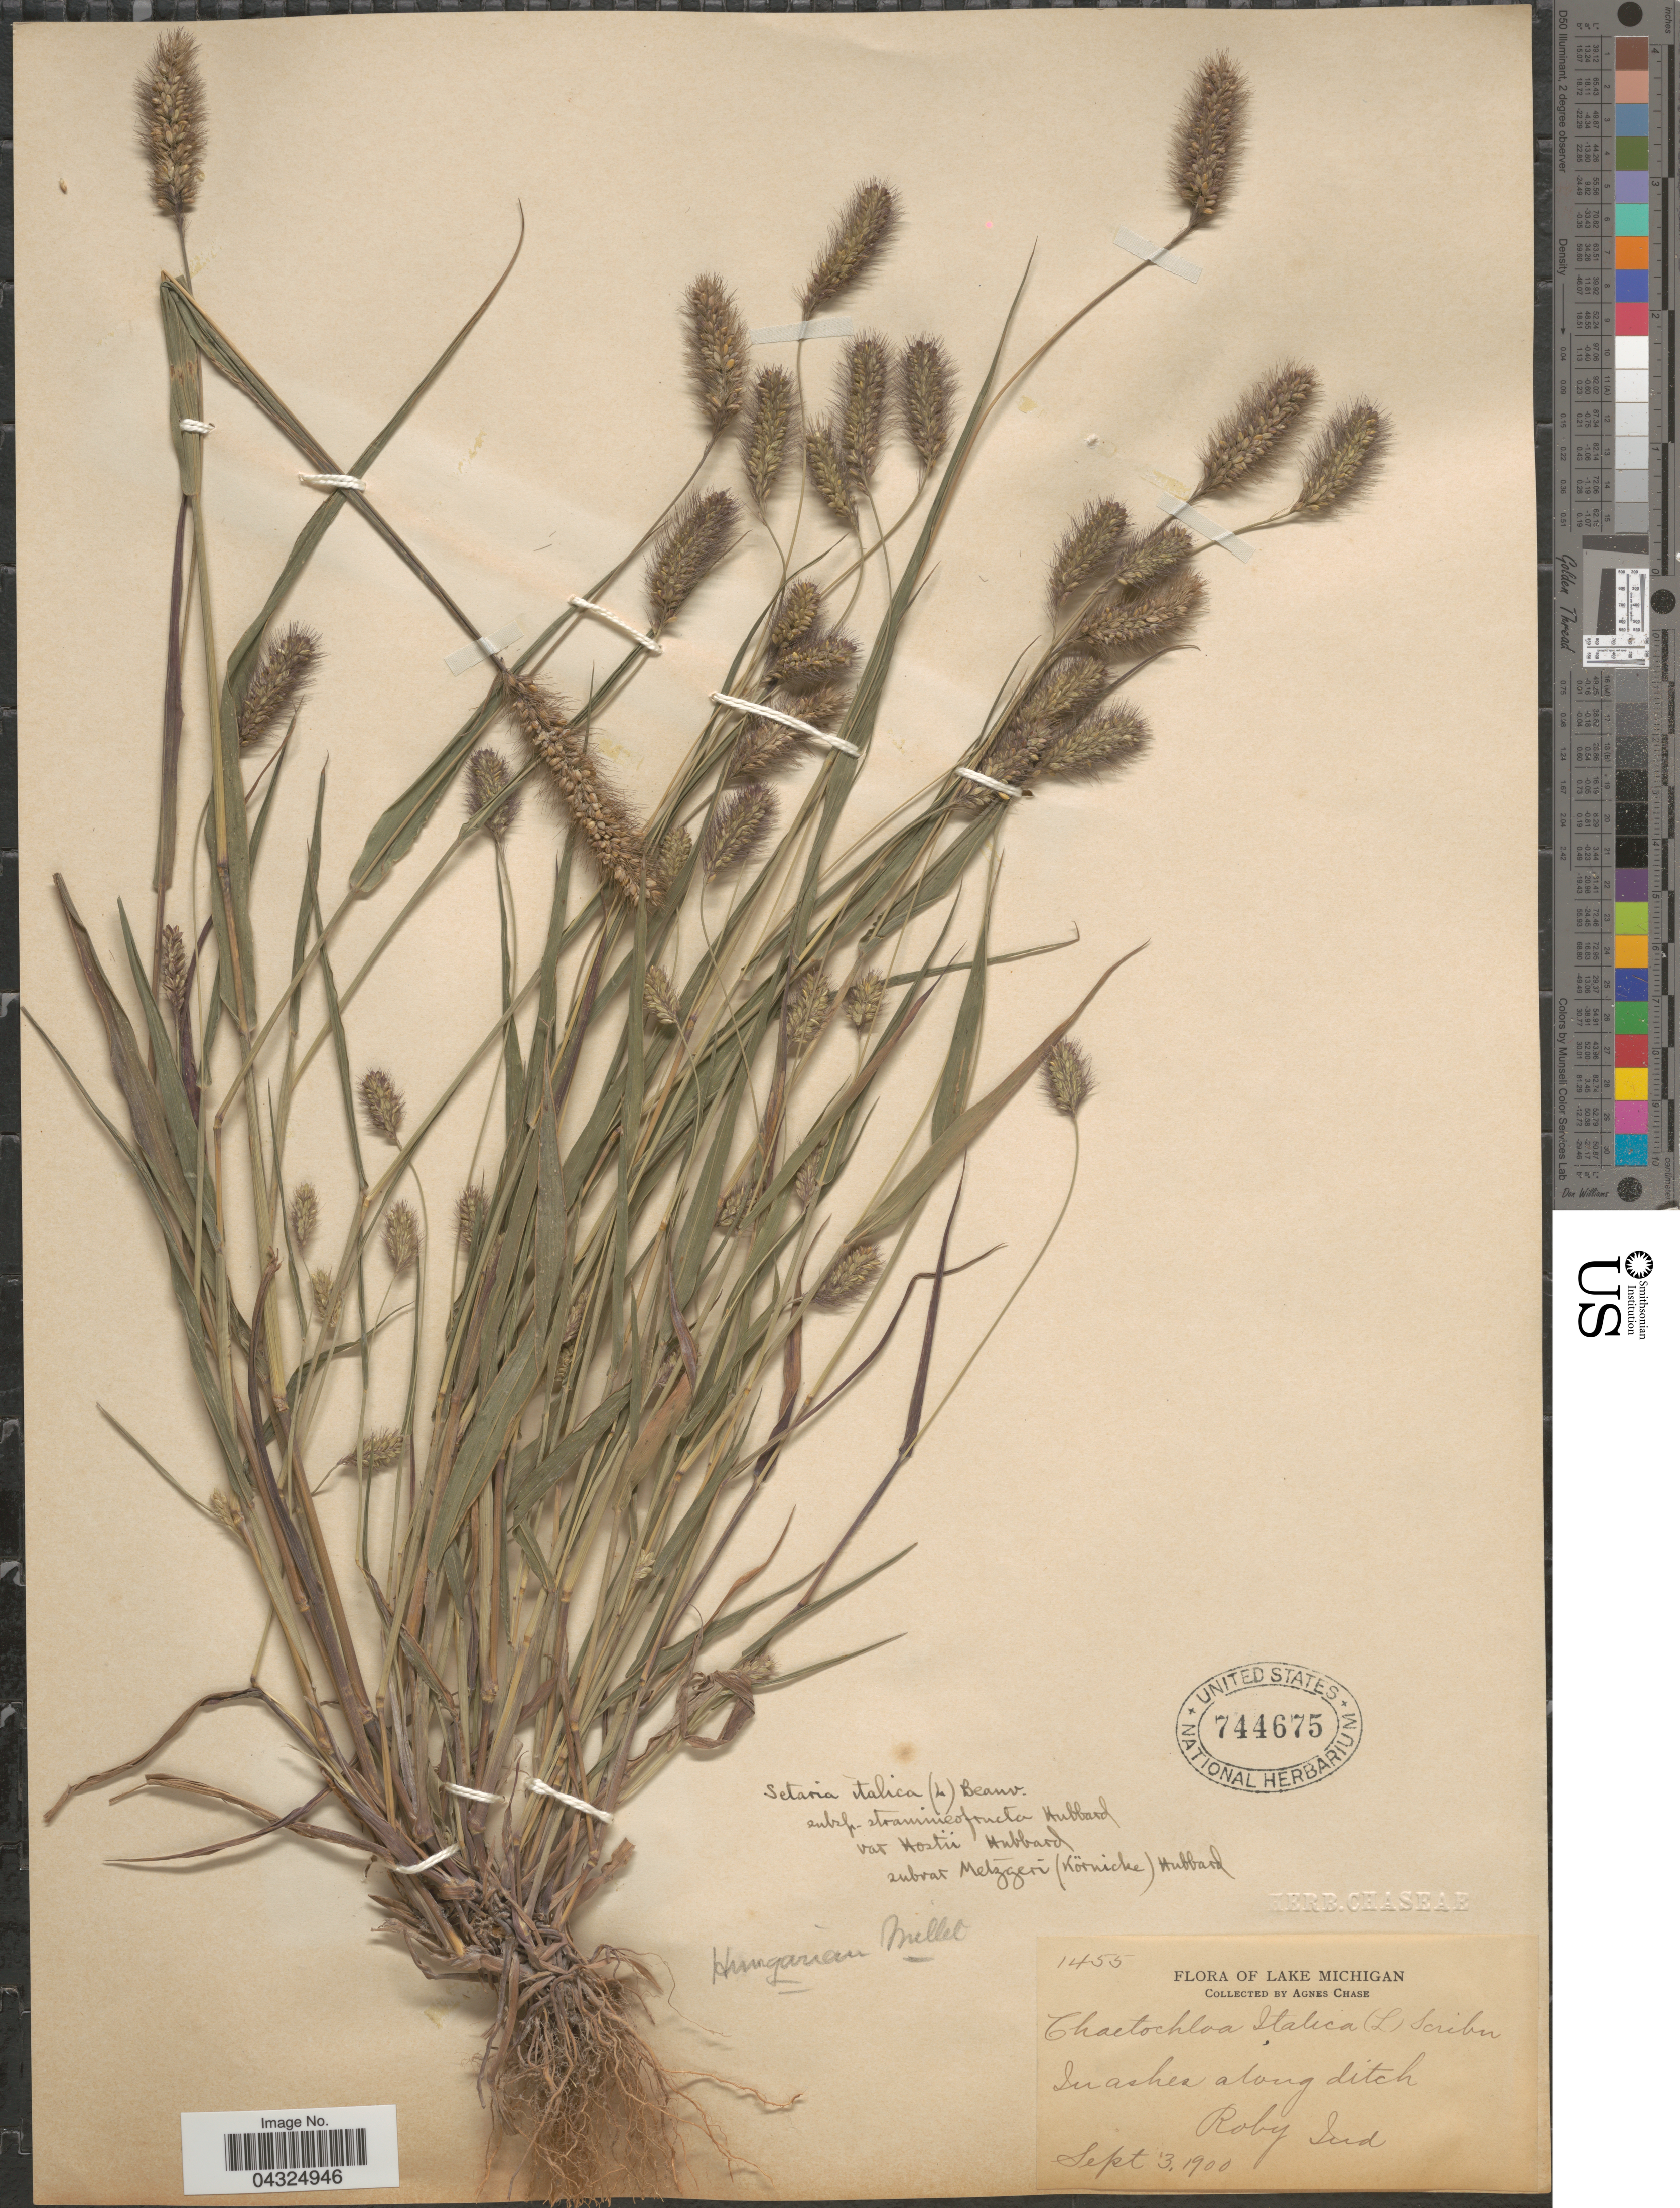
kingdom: Plantae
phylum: Tracheophyta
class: Liliopsida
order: Poales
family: Poaceae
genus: Setaria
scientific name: Setaria italica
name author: (L.) P. Beauv.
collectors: A. Chase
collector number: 1455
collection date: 1900-09-03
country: United States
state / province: Indiana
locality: Lake Michigan. In ashes along ditch Roby Ind.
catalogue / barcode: US 744675